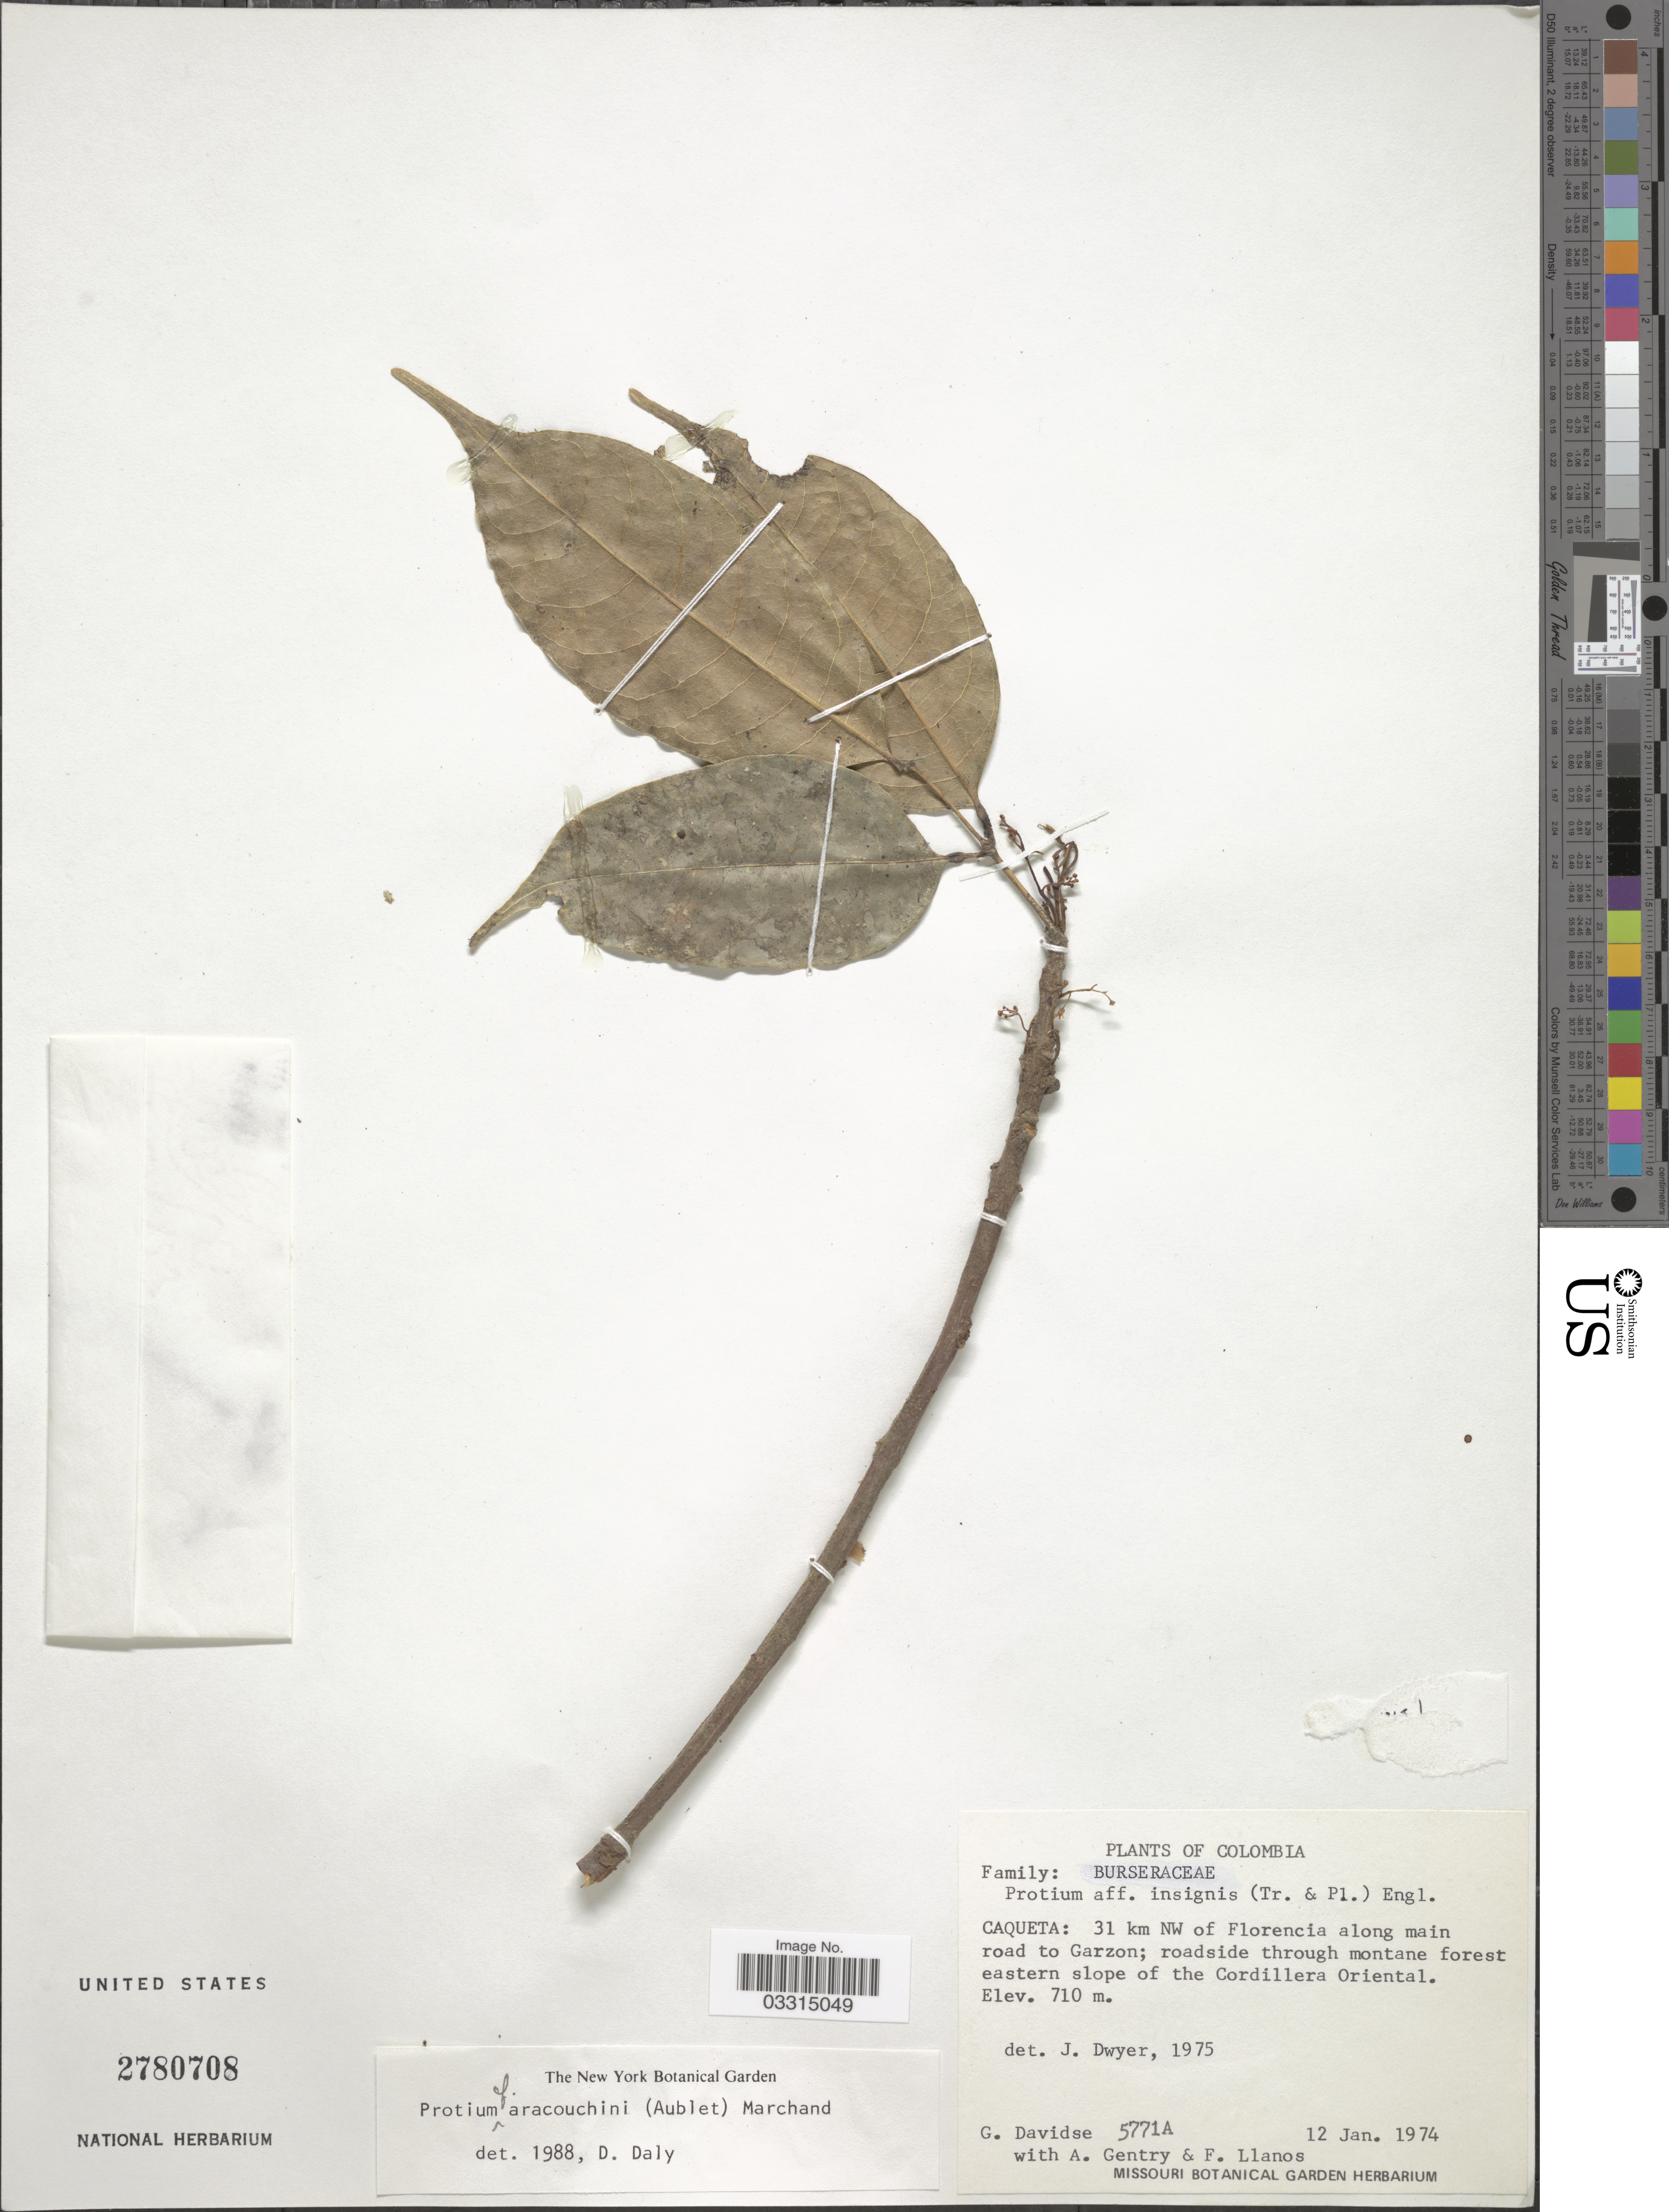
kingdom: Plantae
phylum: Tracheophyta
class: Magnoliopsida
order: Sapindales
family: Burseraceae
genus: Protium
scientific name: Protium aracouchini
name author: (Aubl.) Marchand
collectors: G. Davidse, A. H. Gentry & F. Llanos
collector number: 5771A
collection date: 1974-01-12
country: Colombia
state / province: Caquetá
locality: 31 km NW of Florencia along main road to Garzon; roadside through montane forest eastern slope of the Cordillera Oriental.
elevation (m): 710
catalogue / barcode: US 2780708